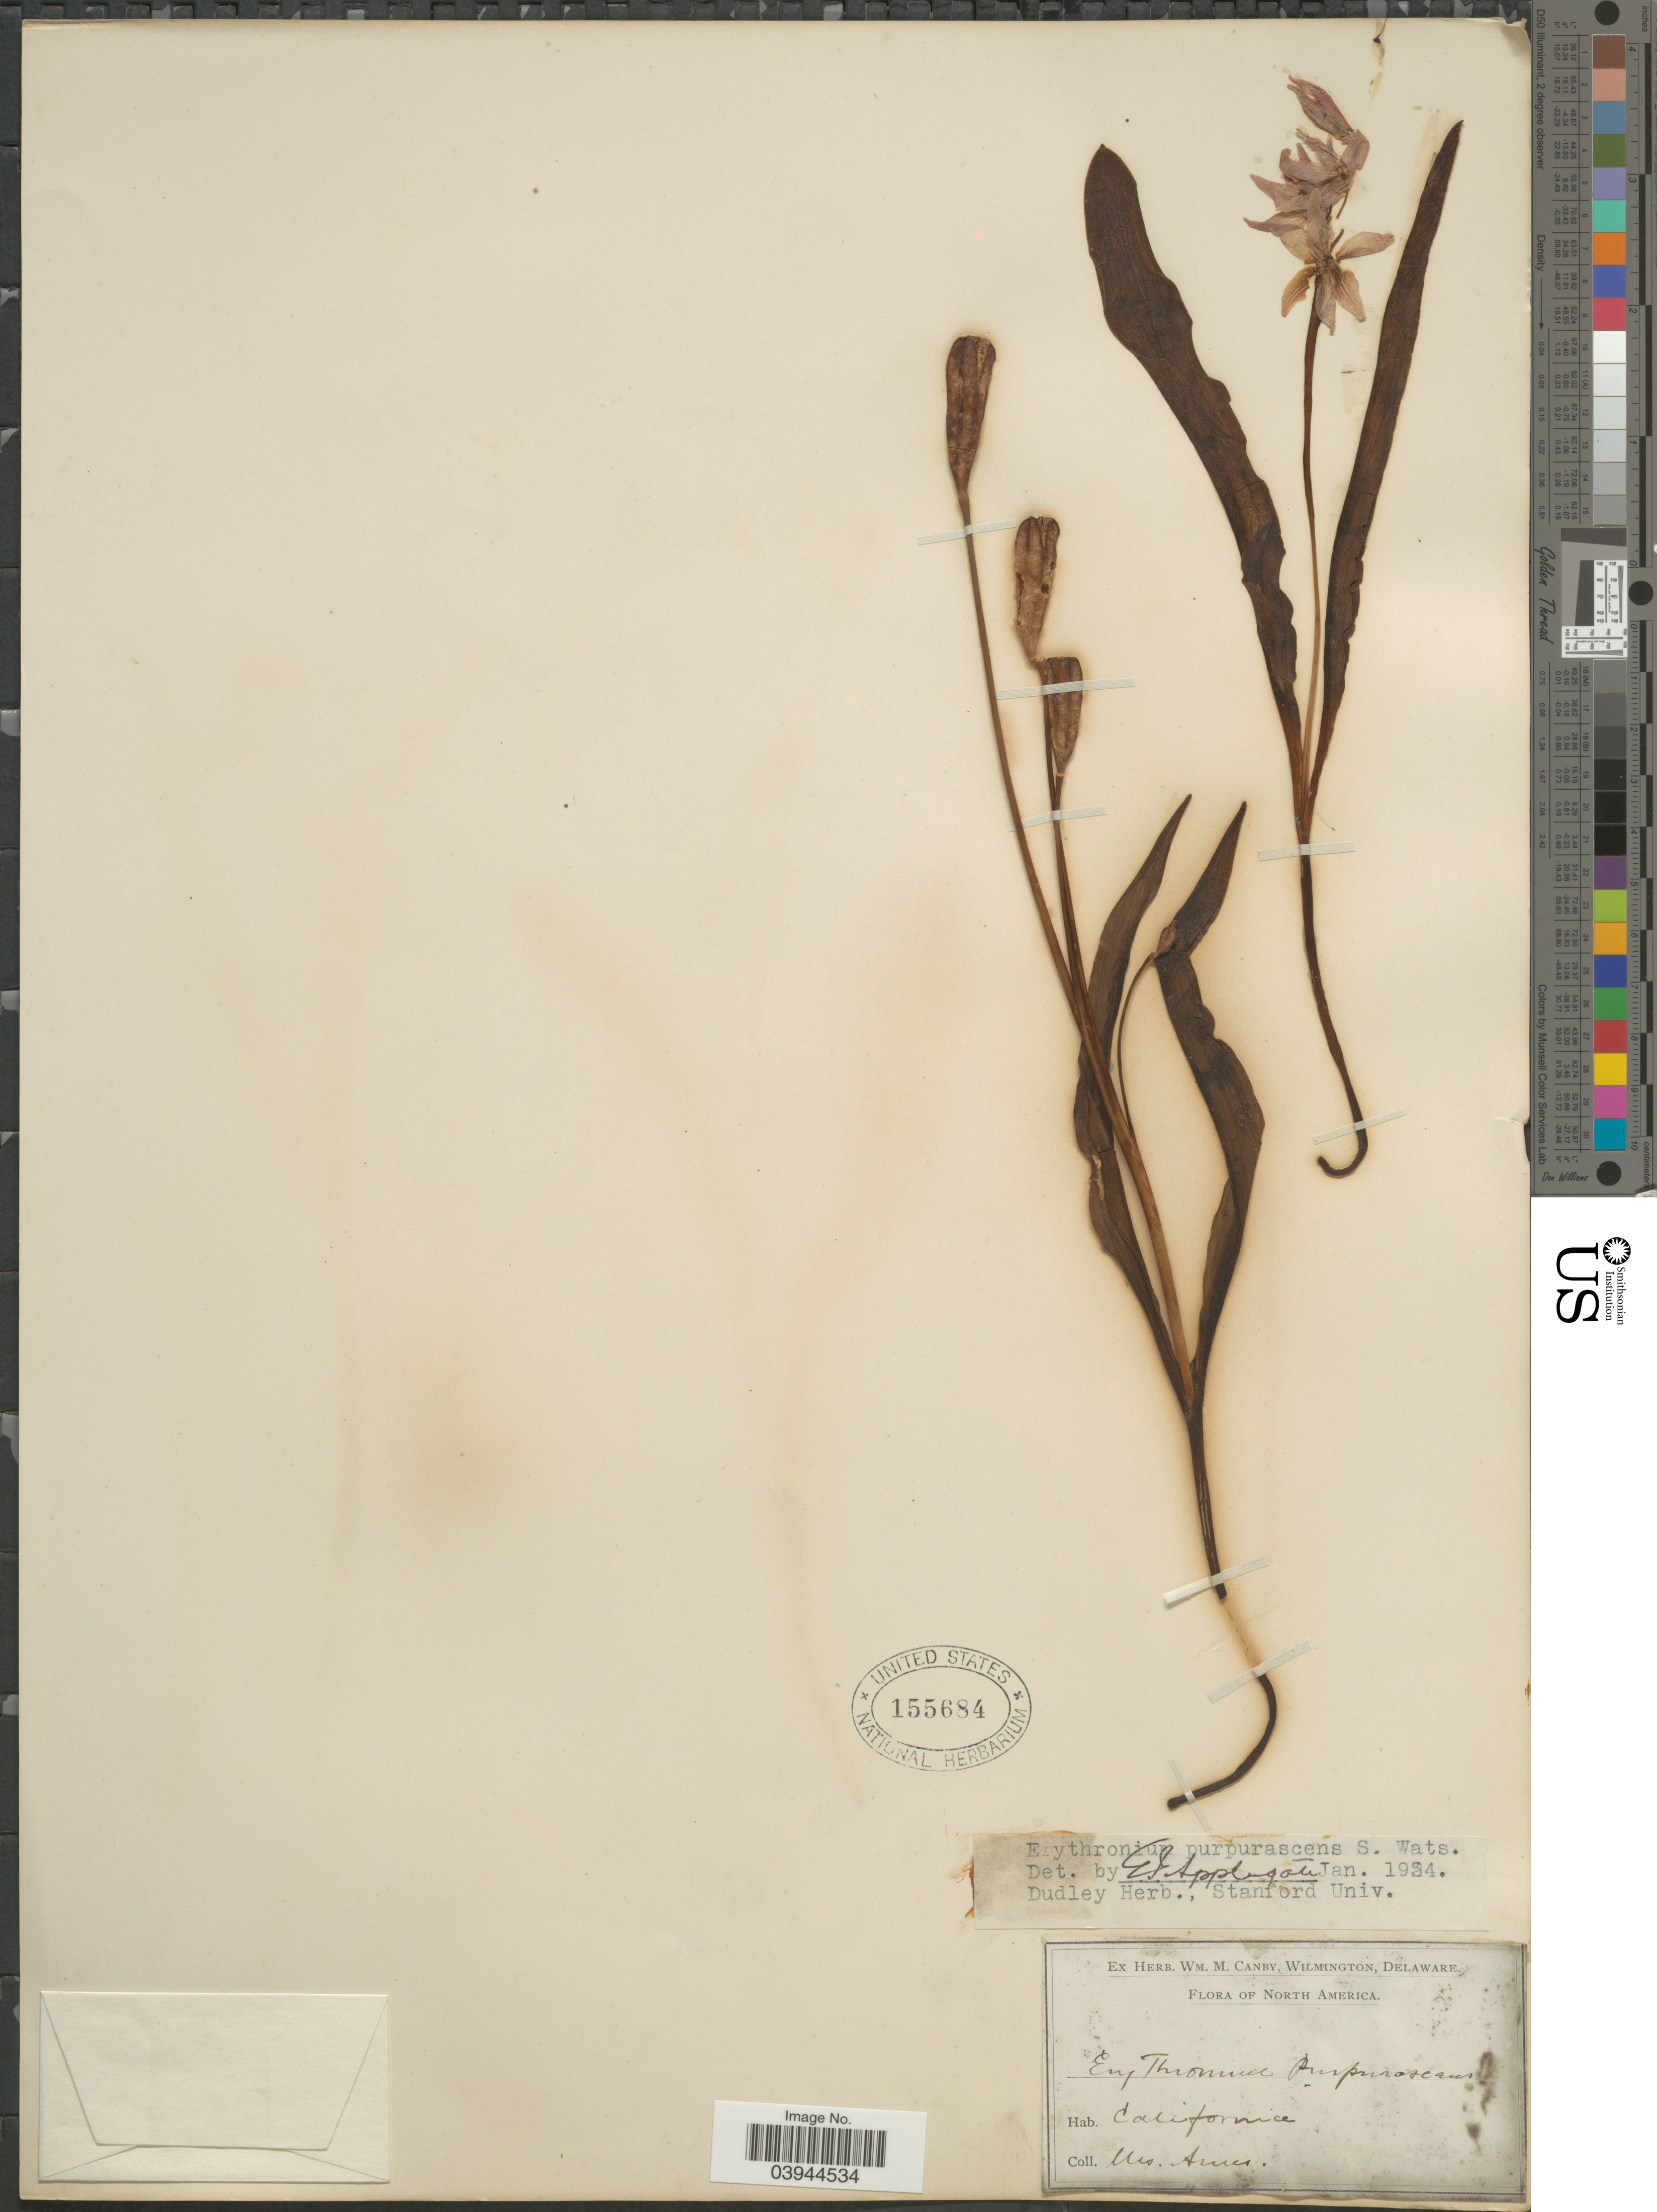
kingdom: Plantae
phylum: Tracheophyta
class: Liliopsida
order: Liliales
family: Liliaceae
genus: Erythronium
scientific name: Erythronium purpurascens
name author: S. Watson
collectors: -- Ames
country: United States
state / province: California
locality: North America.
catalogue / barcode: US 155684